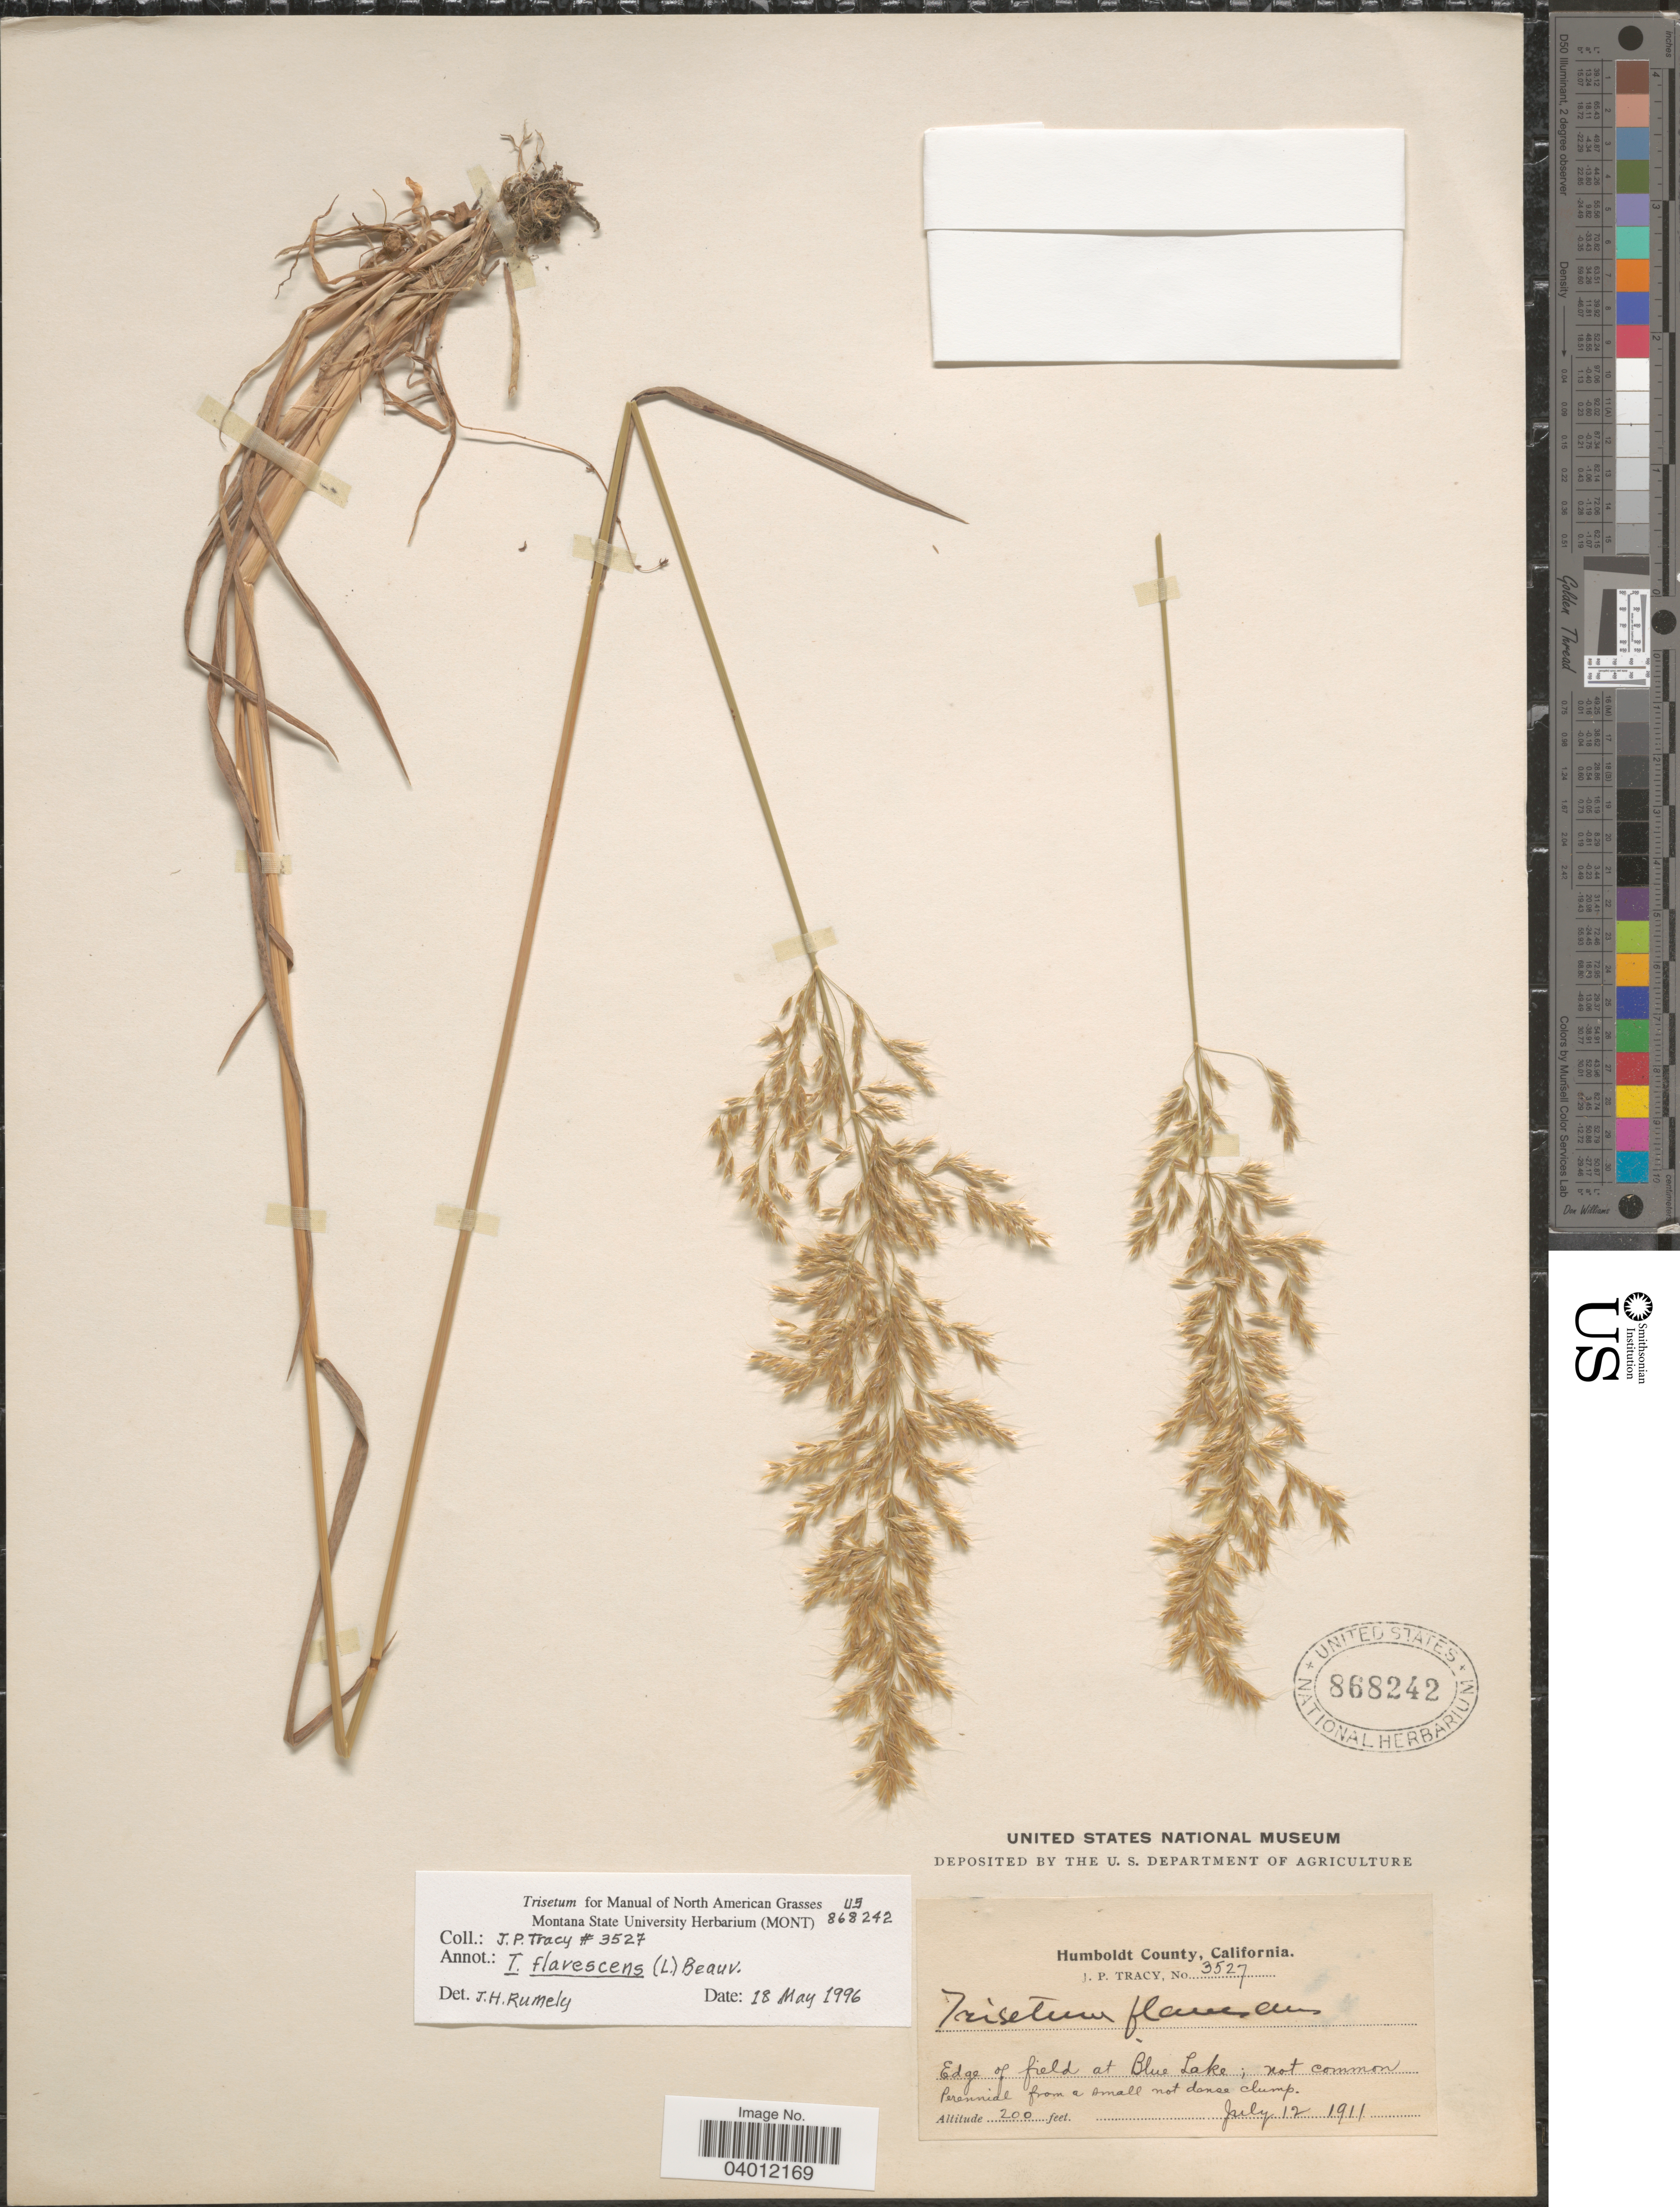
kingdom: Plantae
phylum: Tracheophyta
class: Liliopsida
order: Poales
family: Poaceae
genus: Trisetum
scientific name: Trisetum flavescens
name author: (L.) P. Beauv.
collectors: J. Tracy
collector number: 3527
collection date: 1911-07-12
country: United States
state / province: California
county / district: Humboldt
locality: Humoldt County. Edge of field at Blue Lake.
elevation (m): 61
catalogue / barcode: US 868242